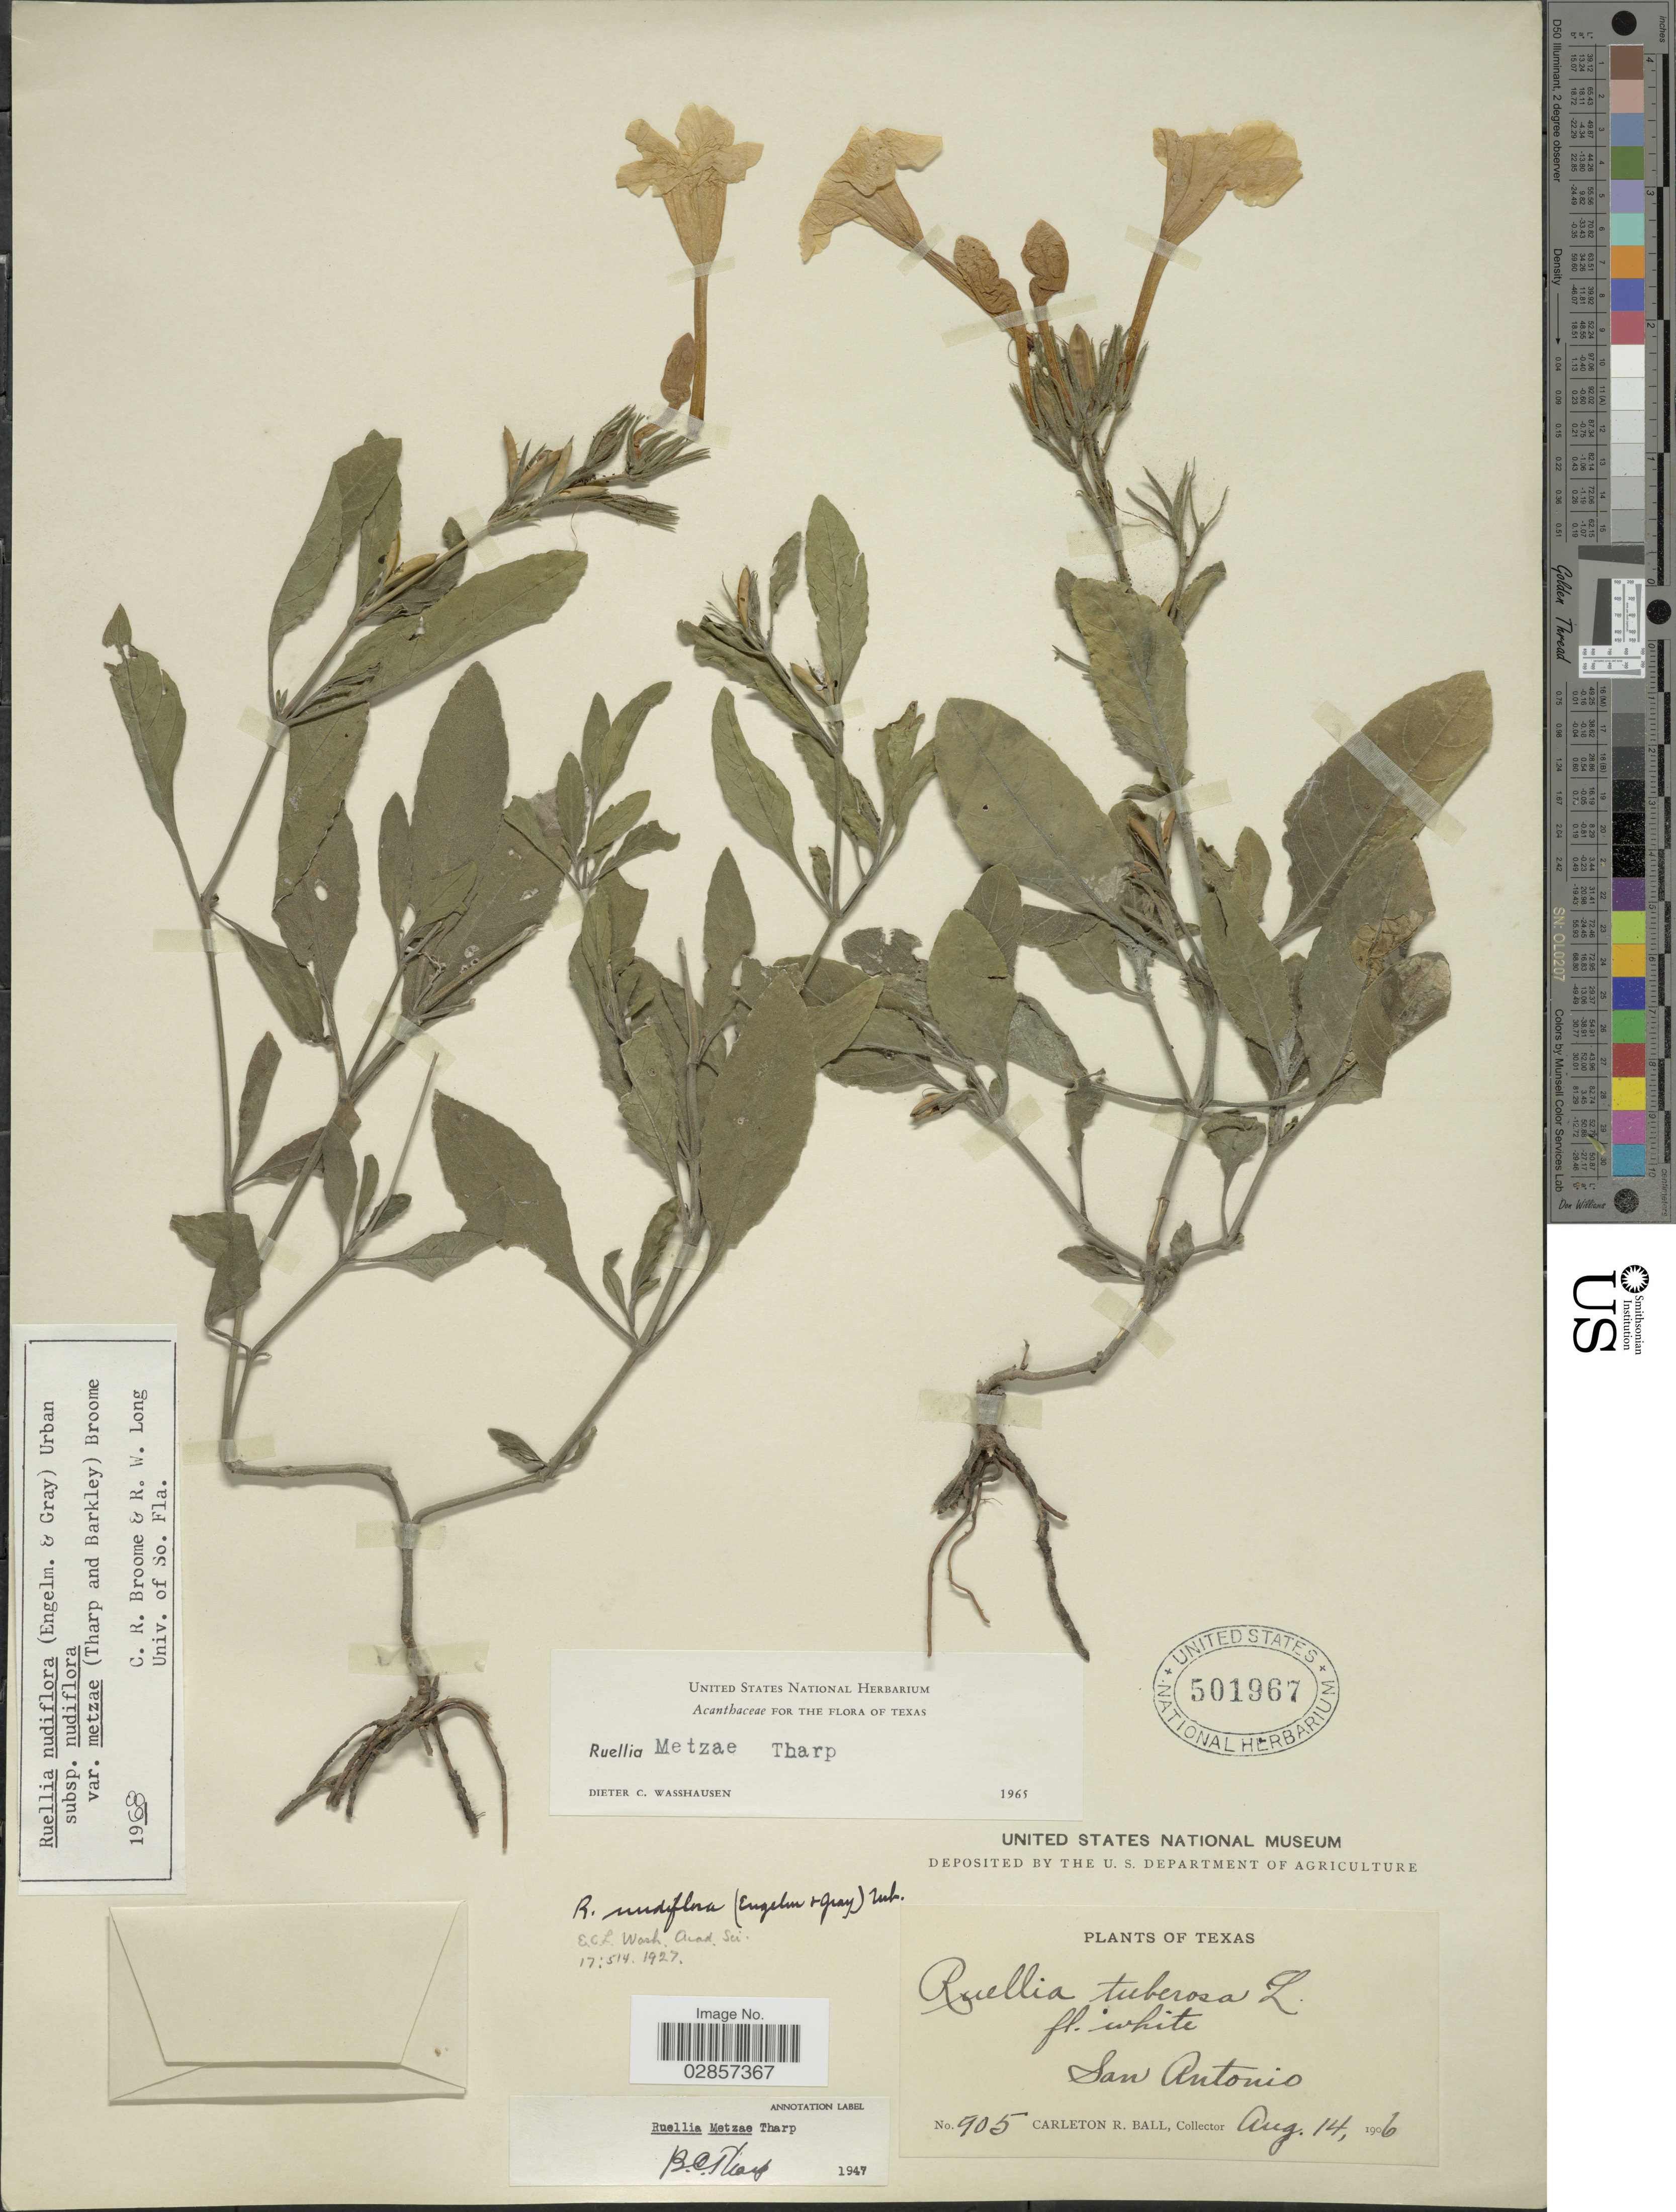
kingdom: Plantae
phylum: Tracheophyta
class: Magnoliopsida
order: Lamiales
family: Acanthaceae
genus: Ruellia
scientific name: Ruellia metziae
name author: Tharp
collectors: C. R. Ball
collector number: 905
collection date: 1906-08-14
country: United States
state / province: Texas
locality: San Antonio.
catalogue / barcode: US 501967